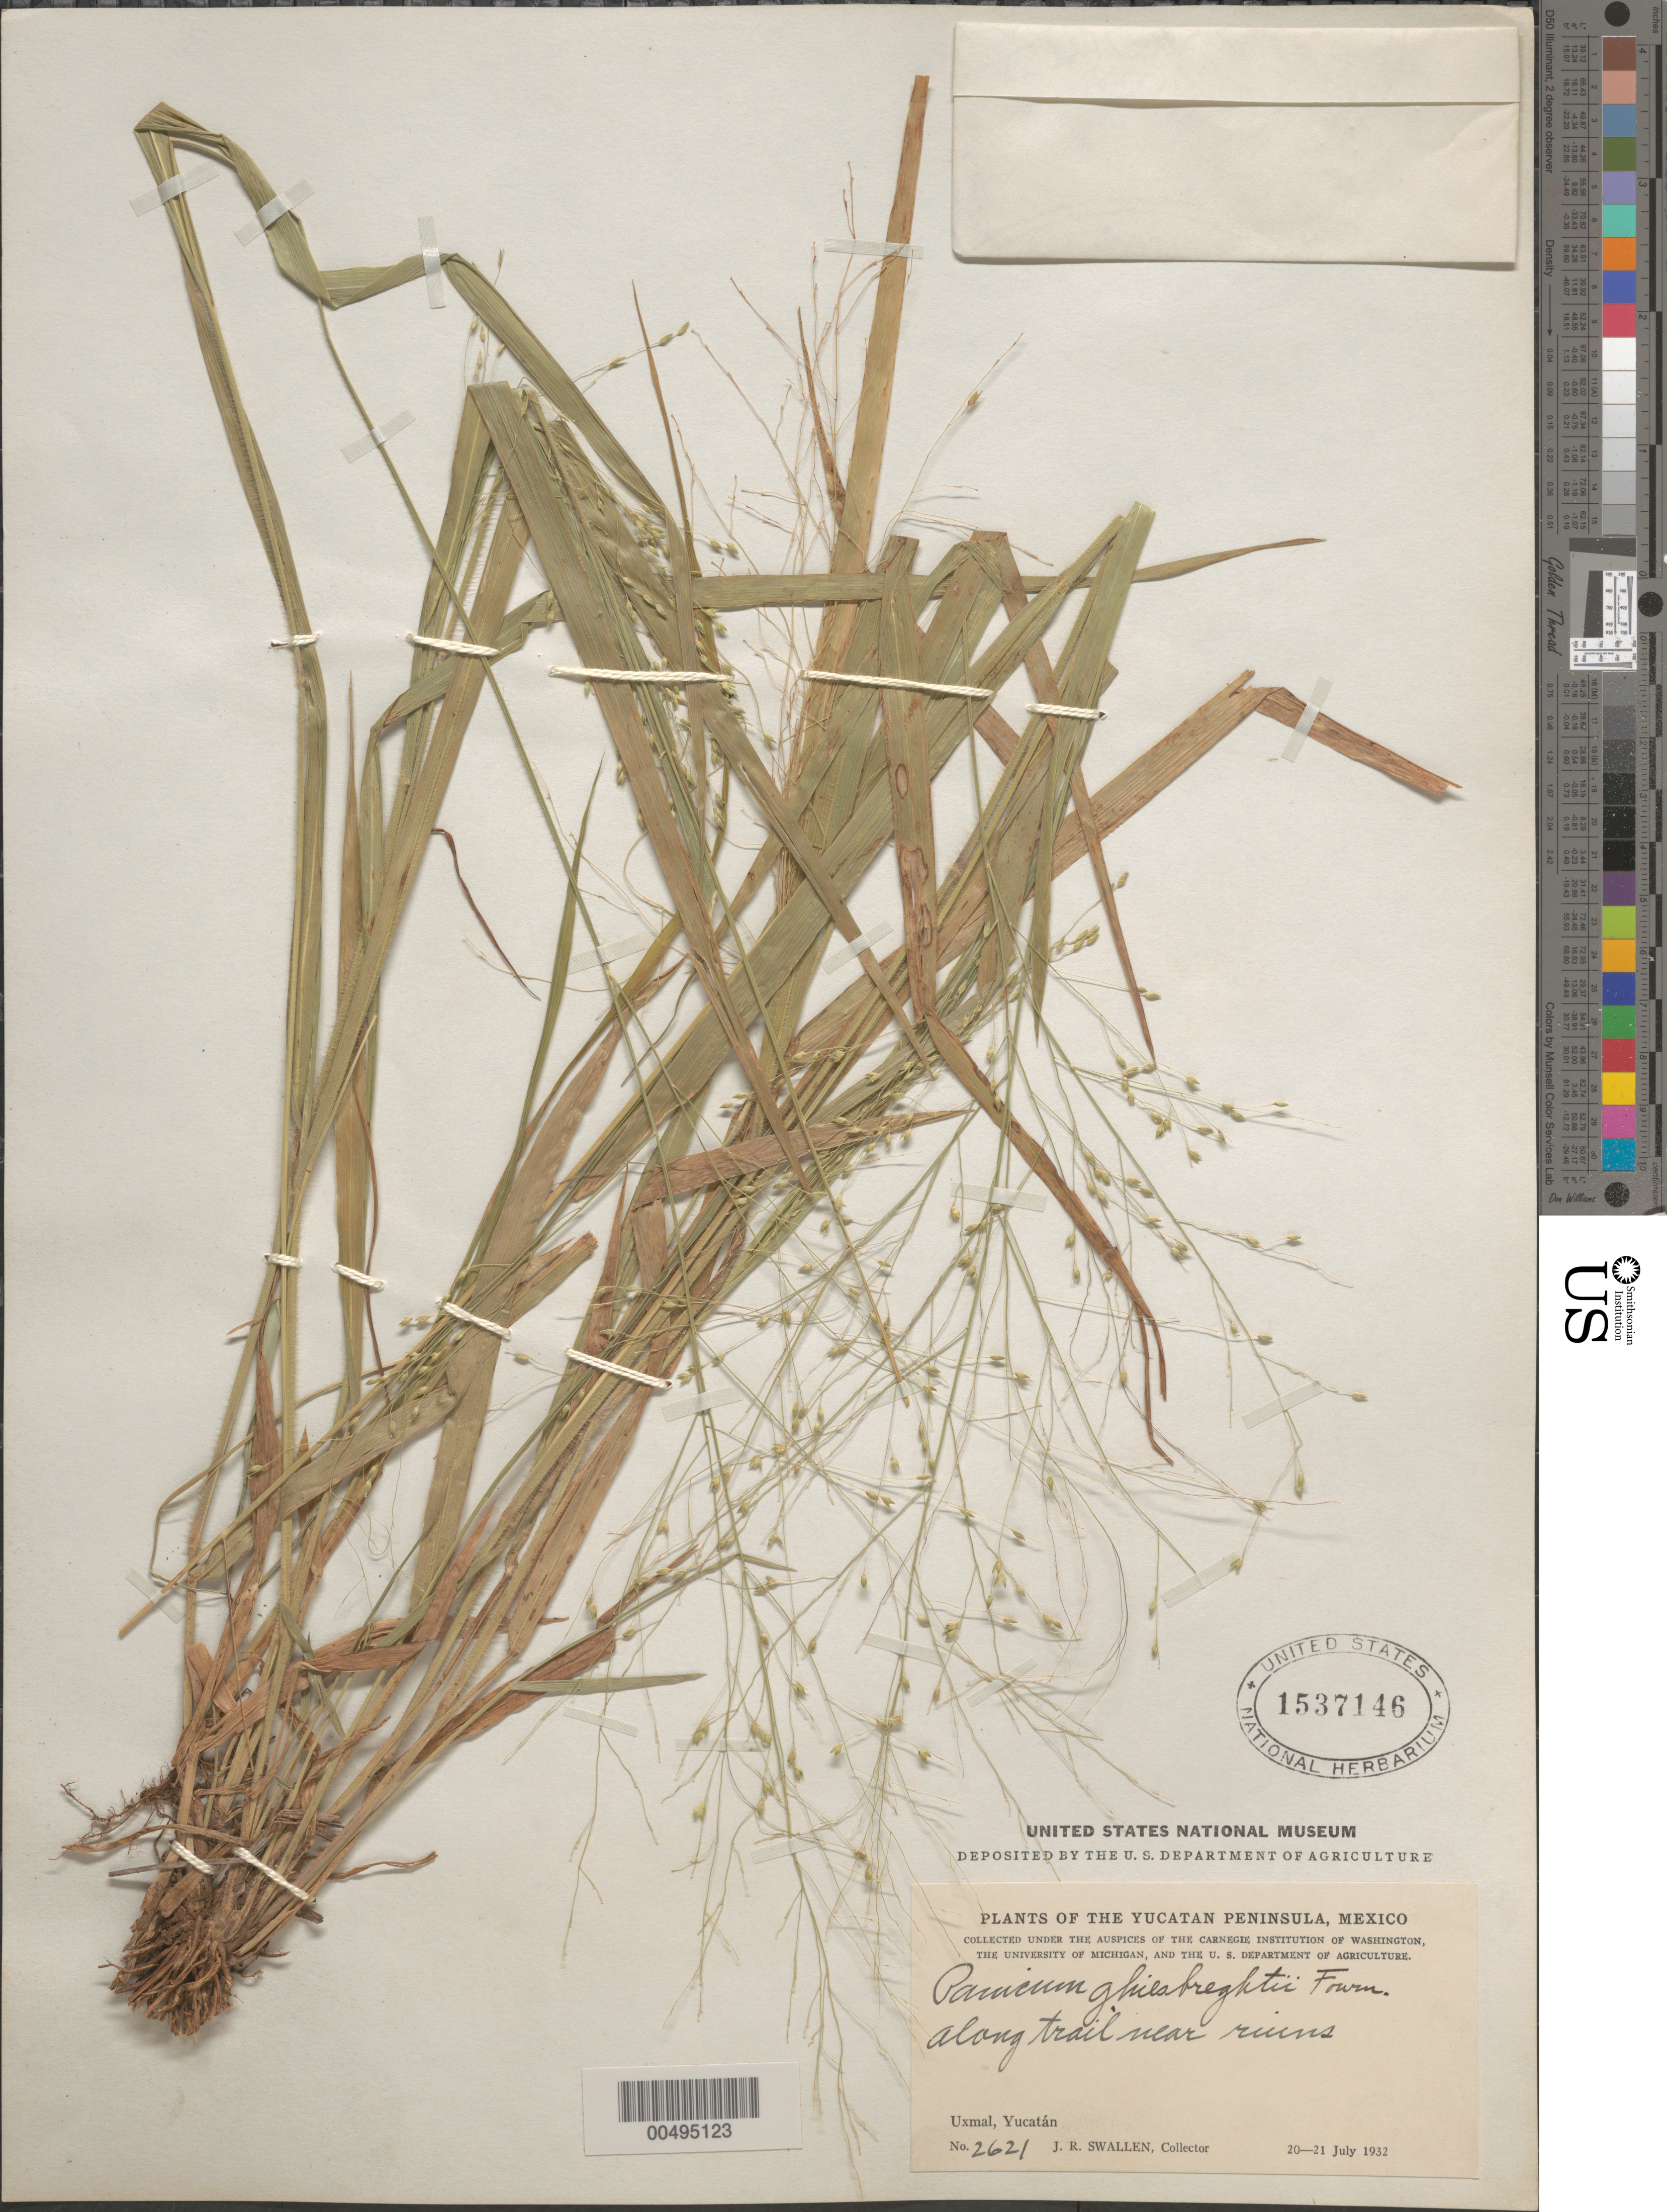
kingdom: Plantae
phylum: Tracheophyta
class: Liliopsida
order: Poales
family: Poaceae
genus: Panicum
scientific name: Panicum ghiesbreghtii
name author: E. Fourn.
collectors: J. R. Swallen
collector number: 2621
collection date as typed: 20 Jul 1932 to 21 Jul 1932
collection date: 1932-07-20/1932-07-21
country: Mexico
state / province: Yucatan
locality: Yucatan Peninsula, Uxmal, along trail near ruins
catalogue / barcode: US 1537146